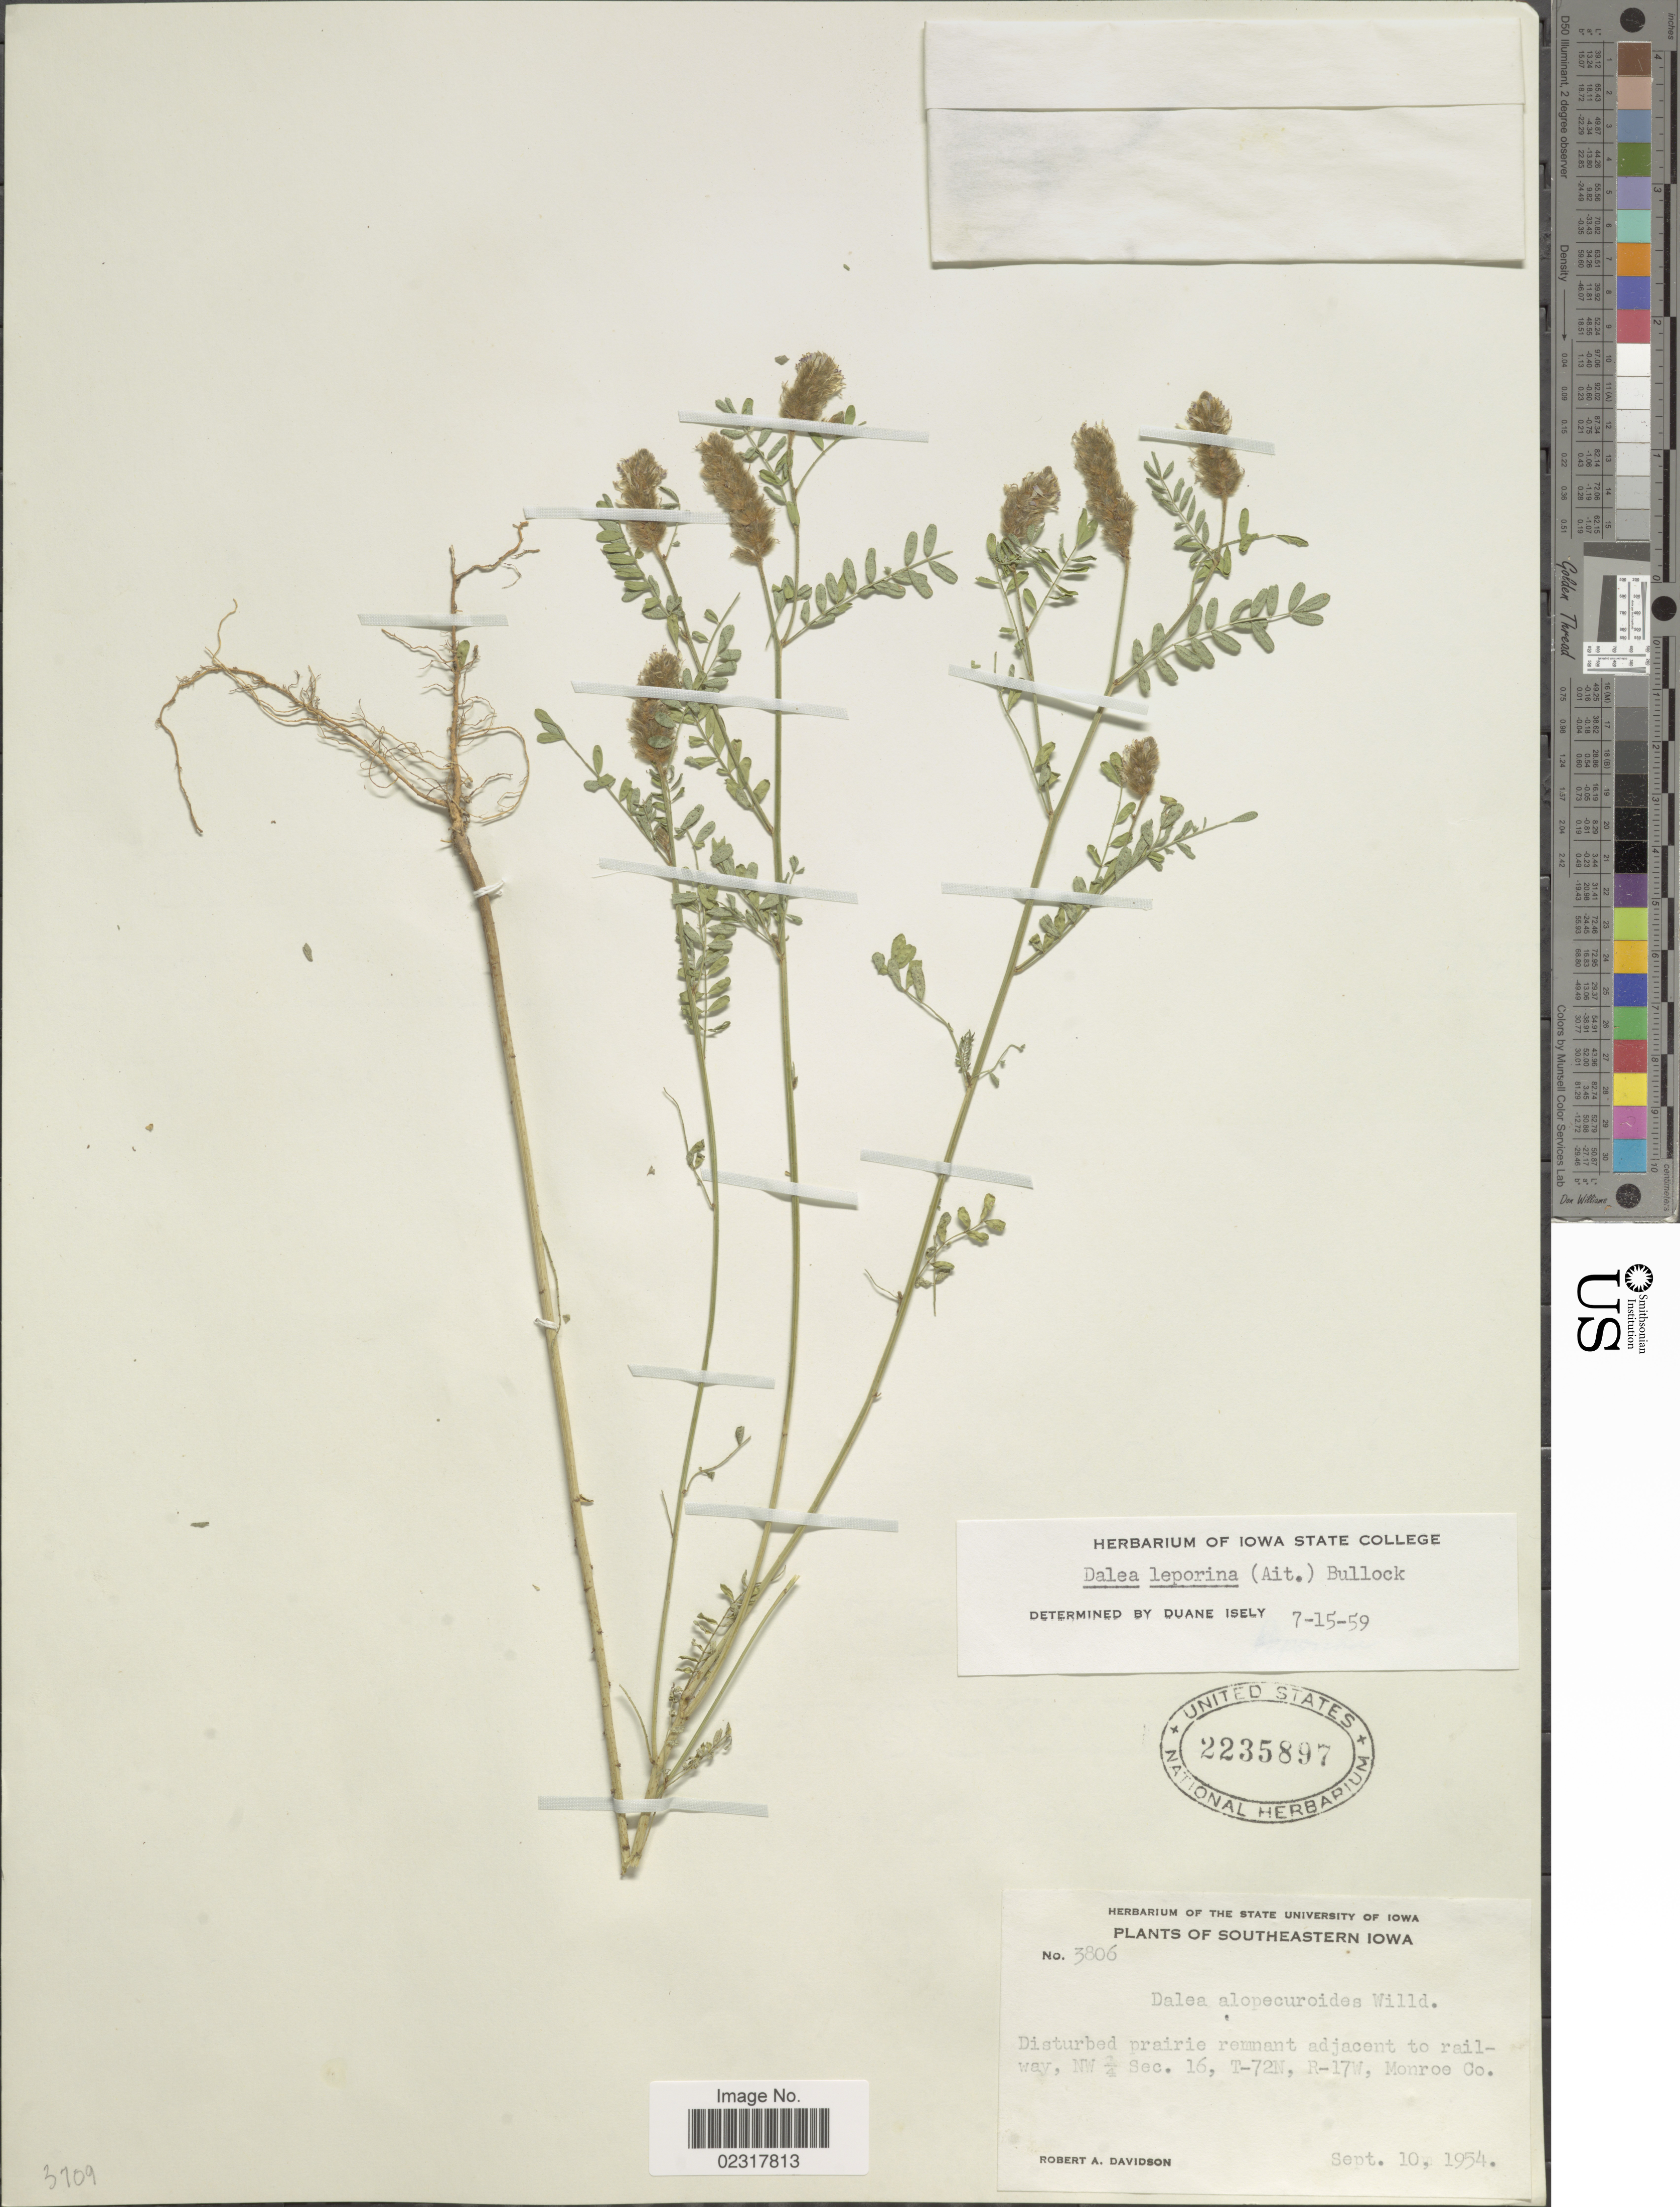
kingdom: Plantae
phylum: Tracheophyta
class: Magnoliopsida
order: Fabales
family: Fabaceae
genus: Dalea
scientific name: Dalea leporina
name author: (Aiton) Bullock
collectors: R. A. Davidson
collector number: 3806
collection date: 1954-09-10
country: United States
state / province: Iowa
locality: Southeastern Iowa. Disturbed prairie remnant adjacent to railway, NW ¼ Sec. 16, T-72N, R-17W, Monroe Co.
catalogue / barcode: US 2235897